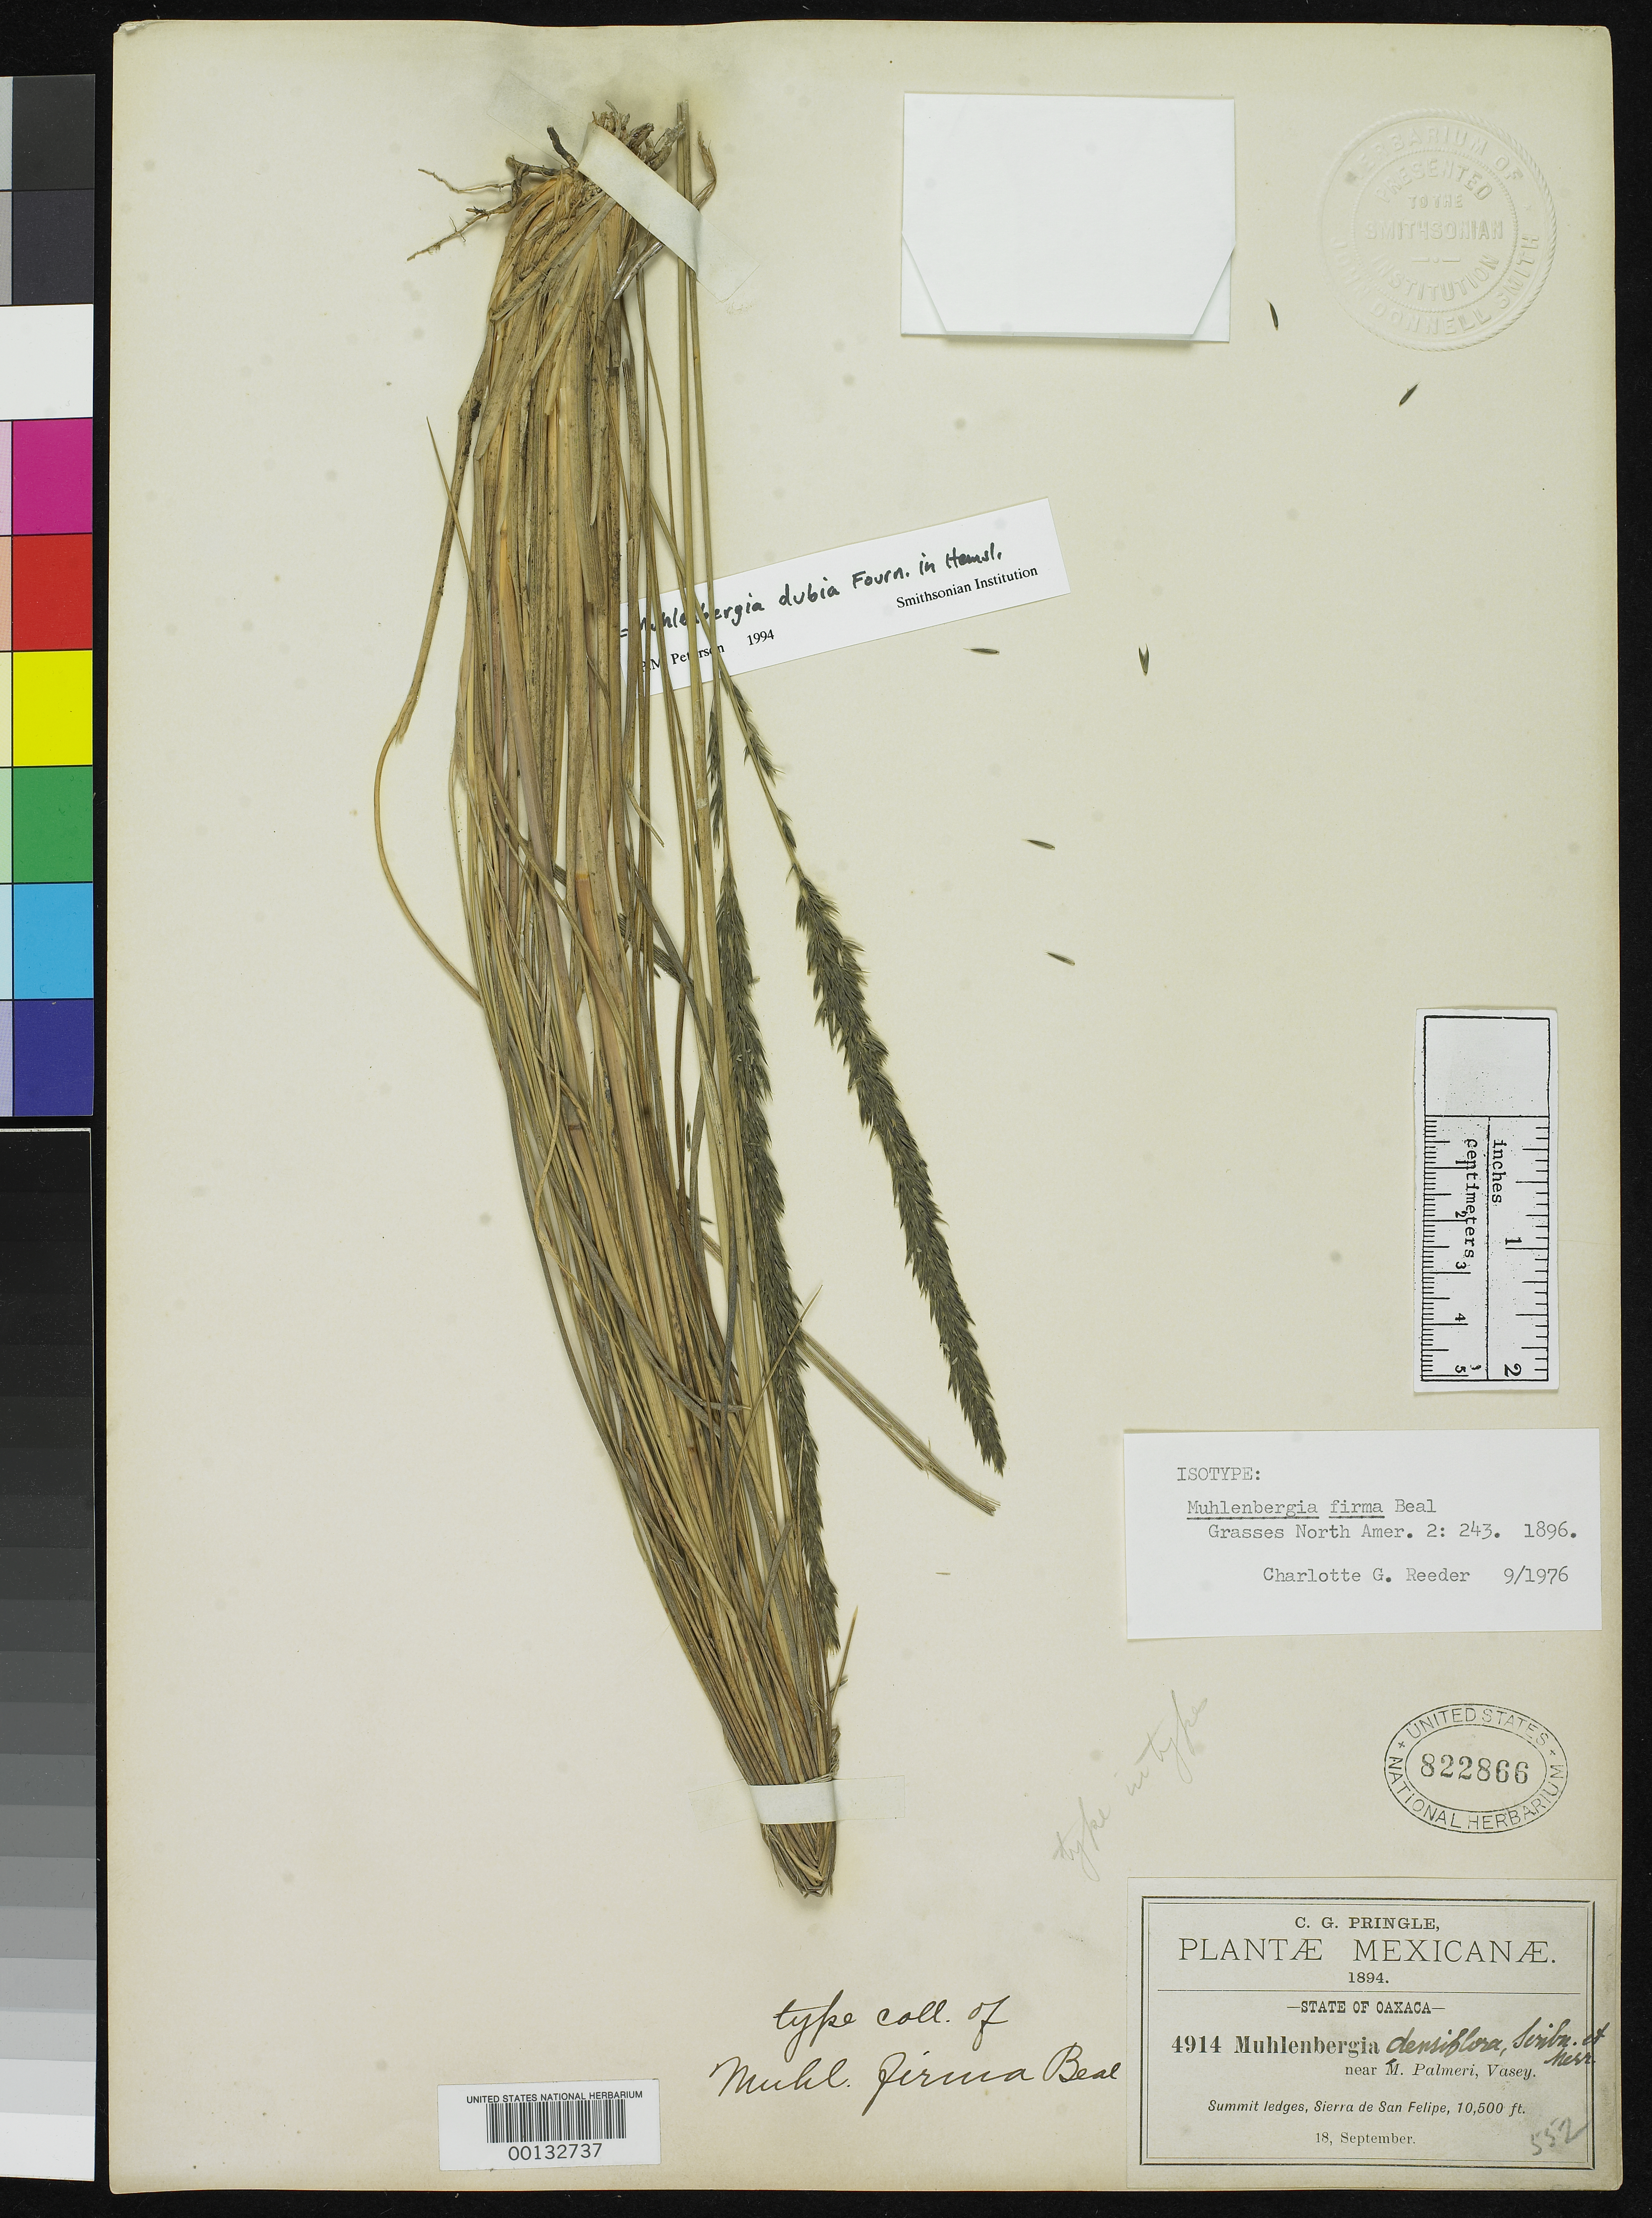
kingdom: Plantae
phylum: Tracheophyta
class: Liliopsida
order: Poales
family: Poaceae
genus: Muhlenbergia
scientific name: Muhlenbergia firma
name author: W.J. Beal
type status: Isotype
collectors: C. G. Pringle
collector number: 4914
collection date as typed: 18 Sep 1894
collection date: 1894-09-18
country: Mexico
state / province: Oaxaca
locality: Sierra de San Felipe, summit ledges.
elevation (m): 3200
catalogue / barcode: US 822866